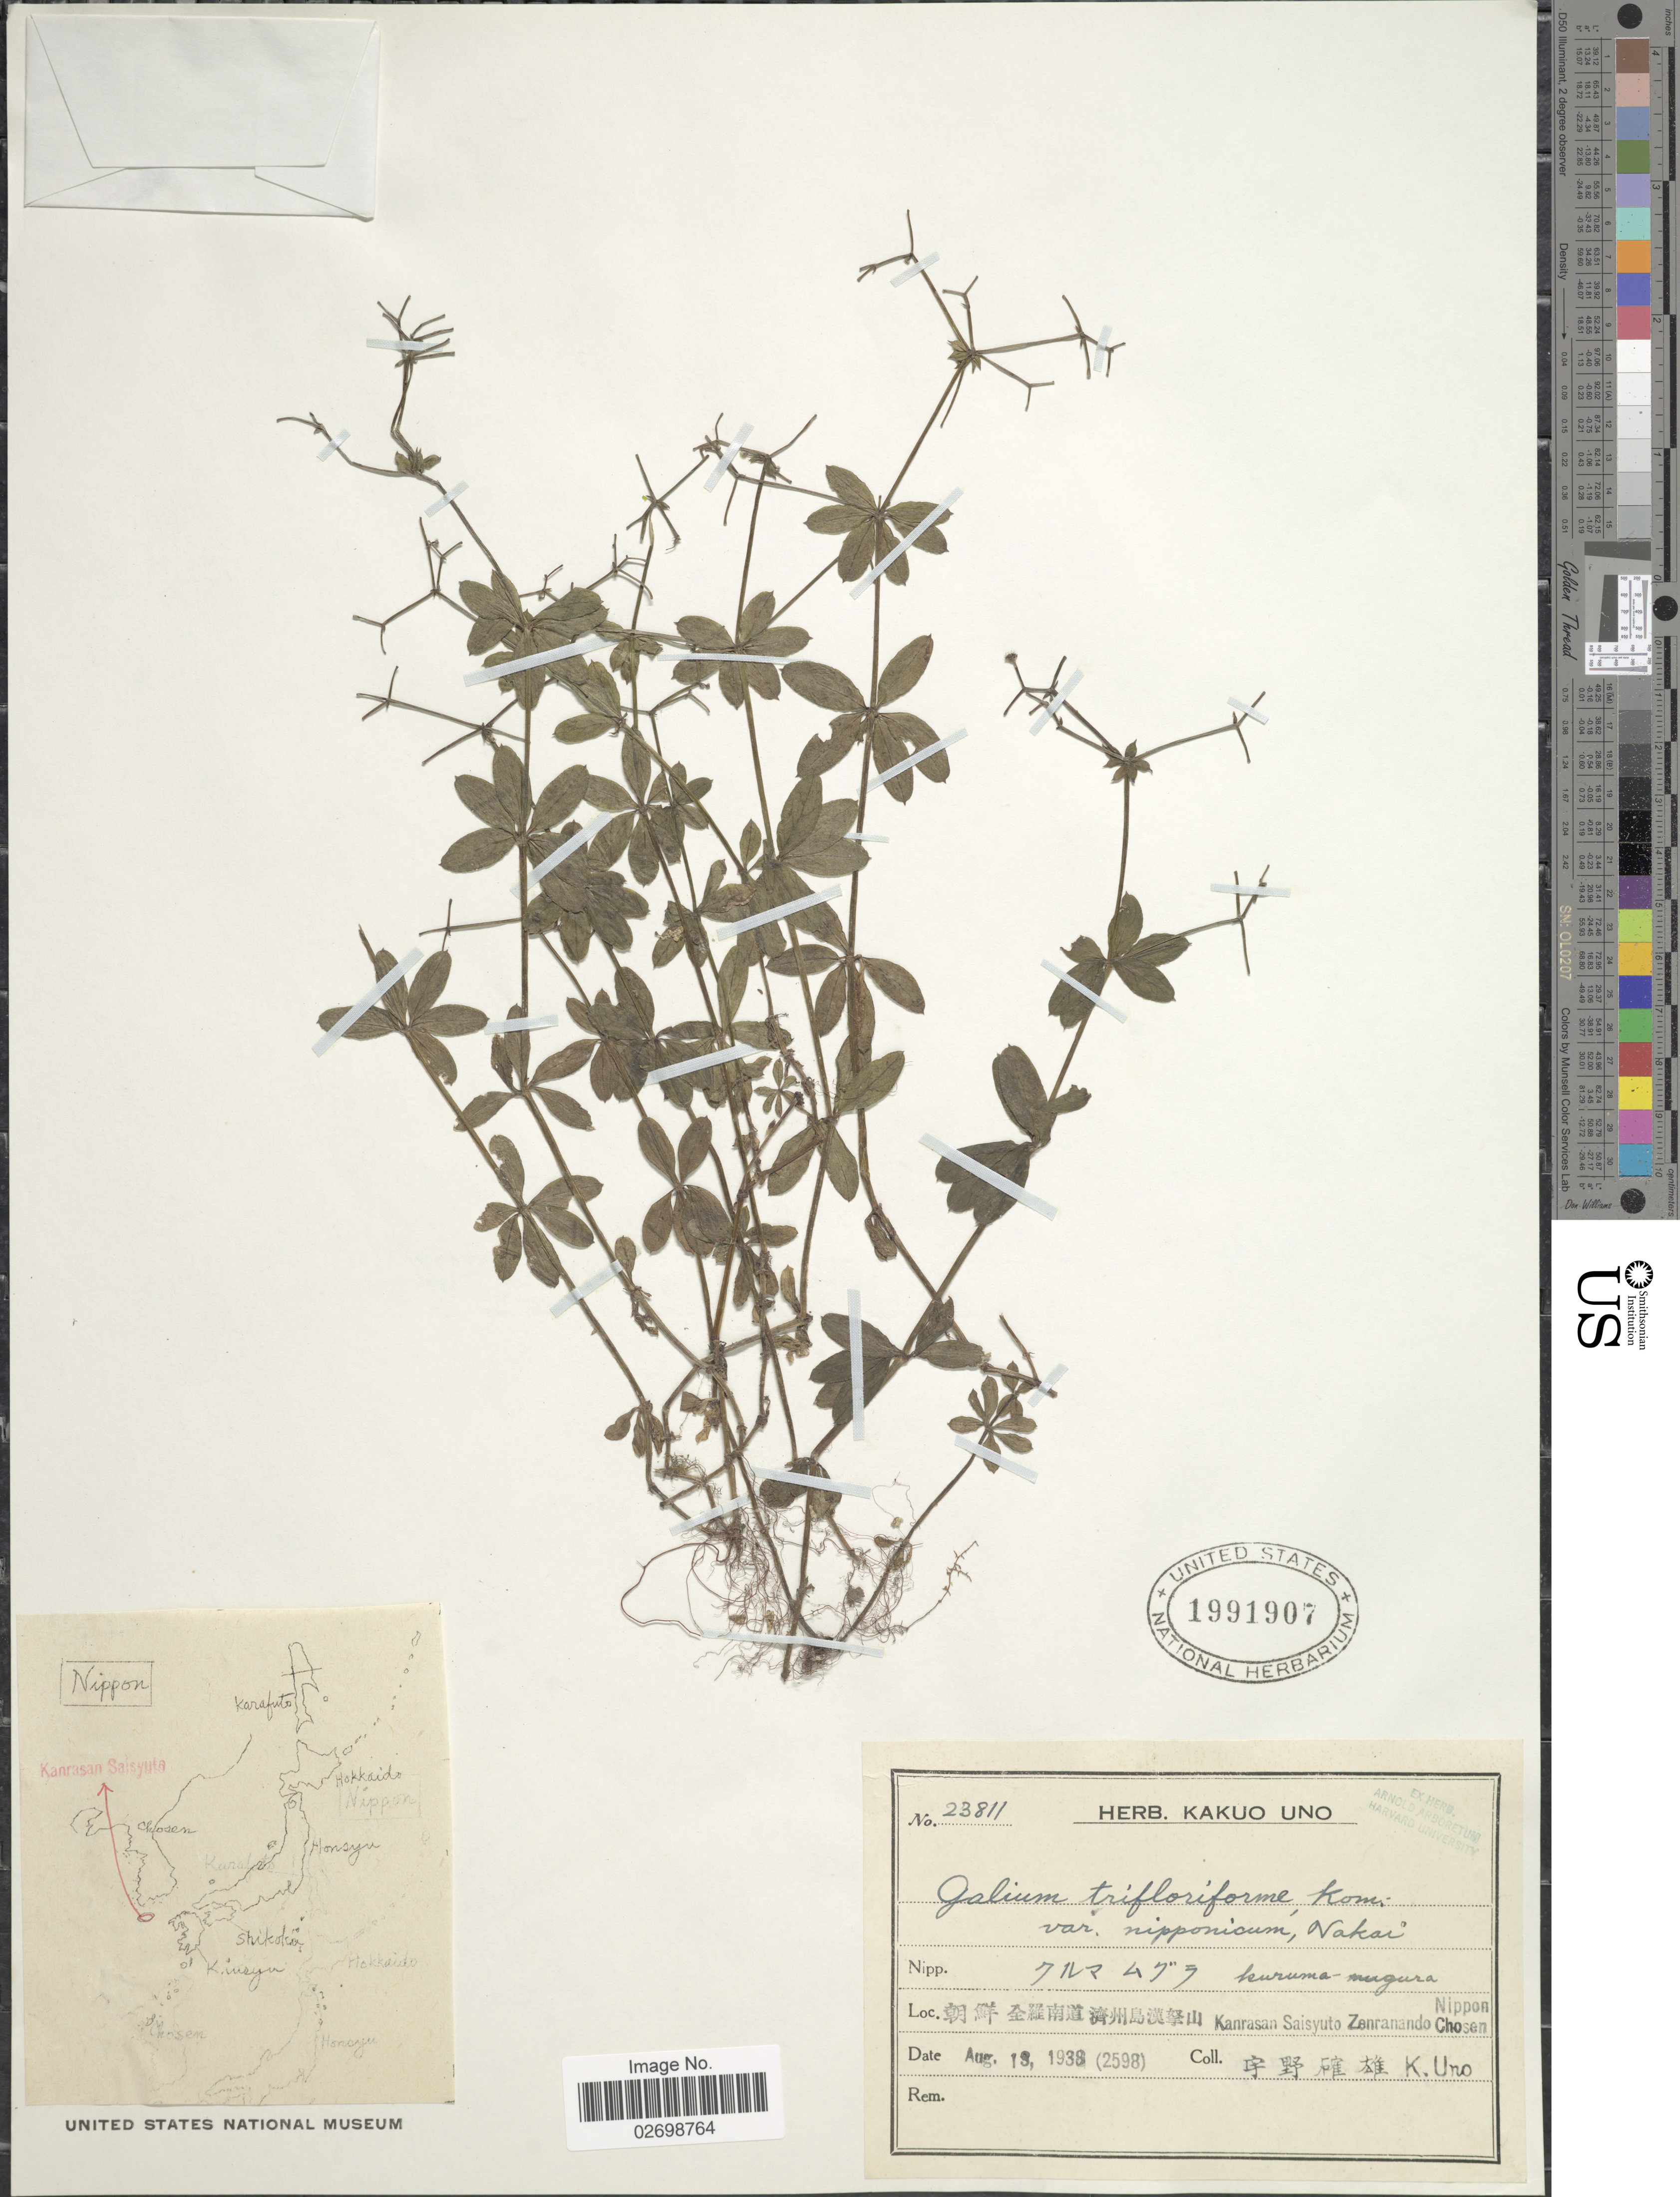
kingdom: Plantae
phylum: Tracheophyta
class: Magnoliopsida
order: Gentianales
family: Rubiaceae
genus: Galium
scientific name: Galium trifloriforme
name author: Kom.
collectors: K. Uno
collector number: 23811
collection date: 1938-08-13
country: Japan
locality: Kanrasan, Saisyuto, Zanranando, Chosen, Nippon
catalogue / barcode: US 1991907